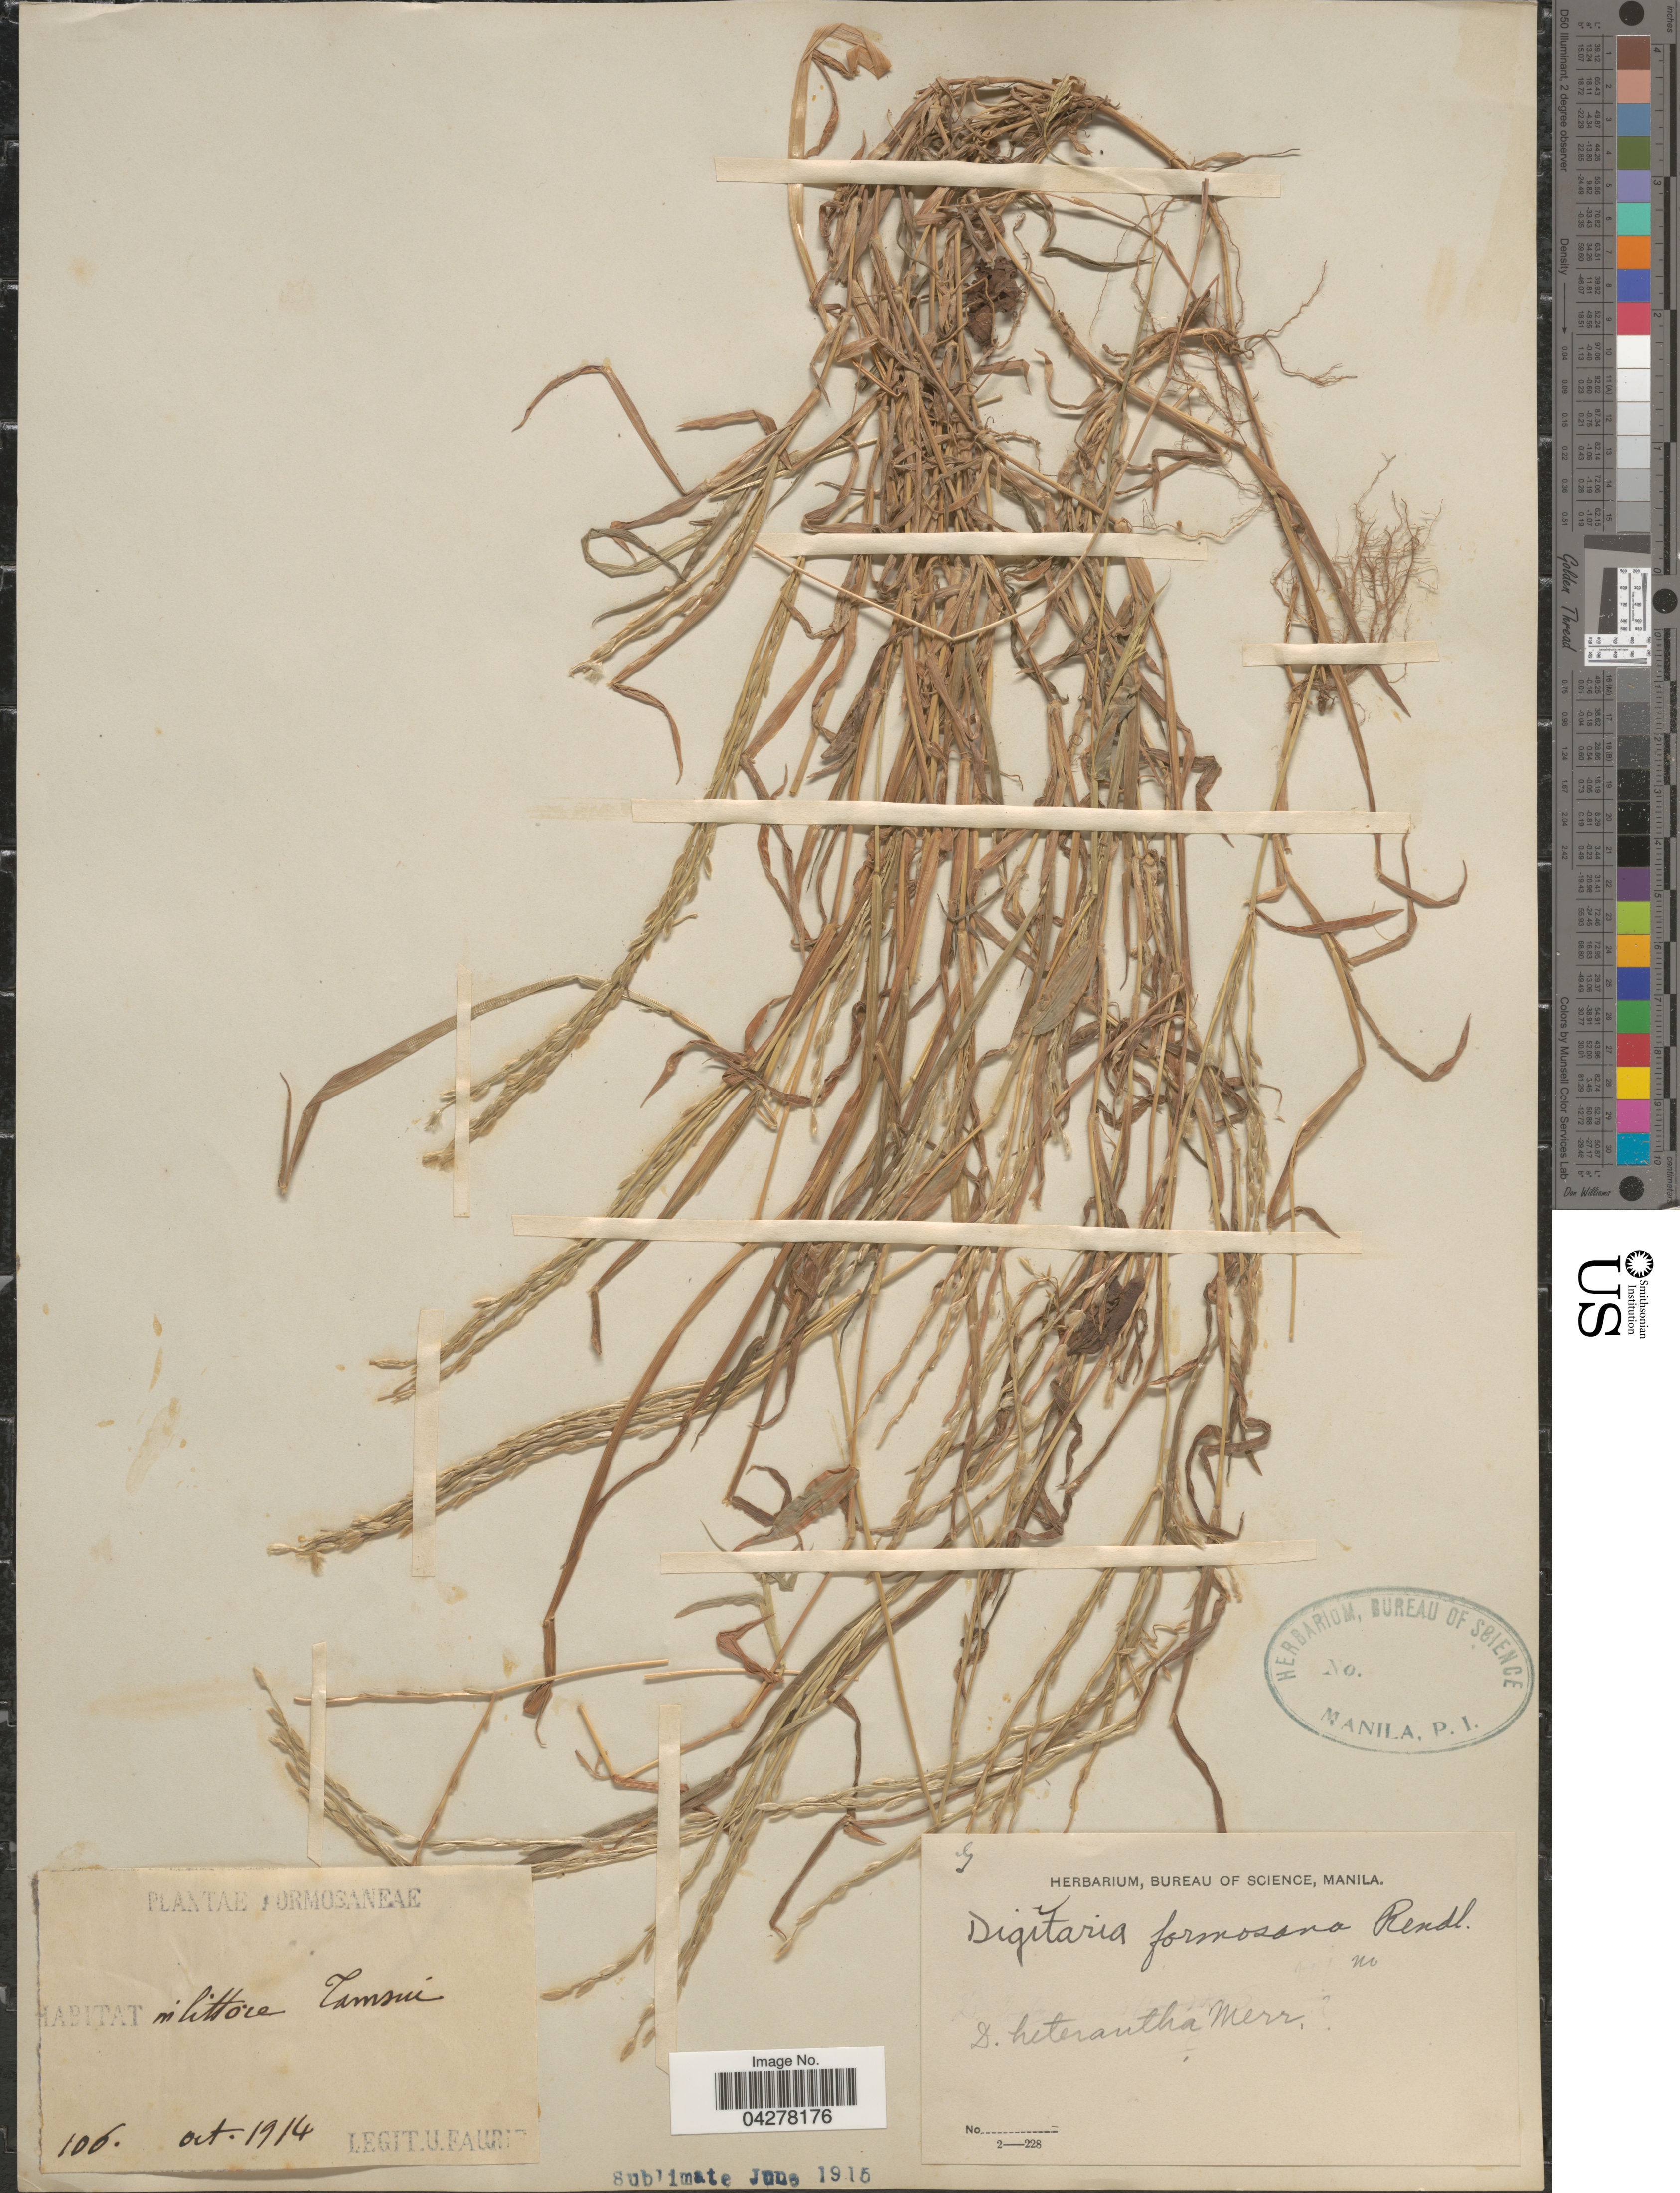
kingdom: Plantae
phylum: Tracheophyta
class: Liliopsida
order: Poales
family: Poaceae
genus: Digitaria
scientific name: Digitaria heterantha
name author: (Hook. f.) Merr.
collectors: U. Faurie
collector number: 106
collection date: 1914-10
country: Thailand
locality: Formosaneae. In littore Tamsin.